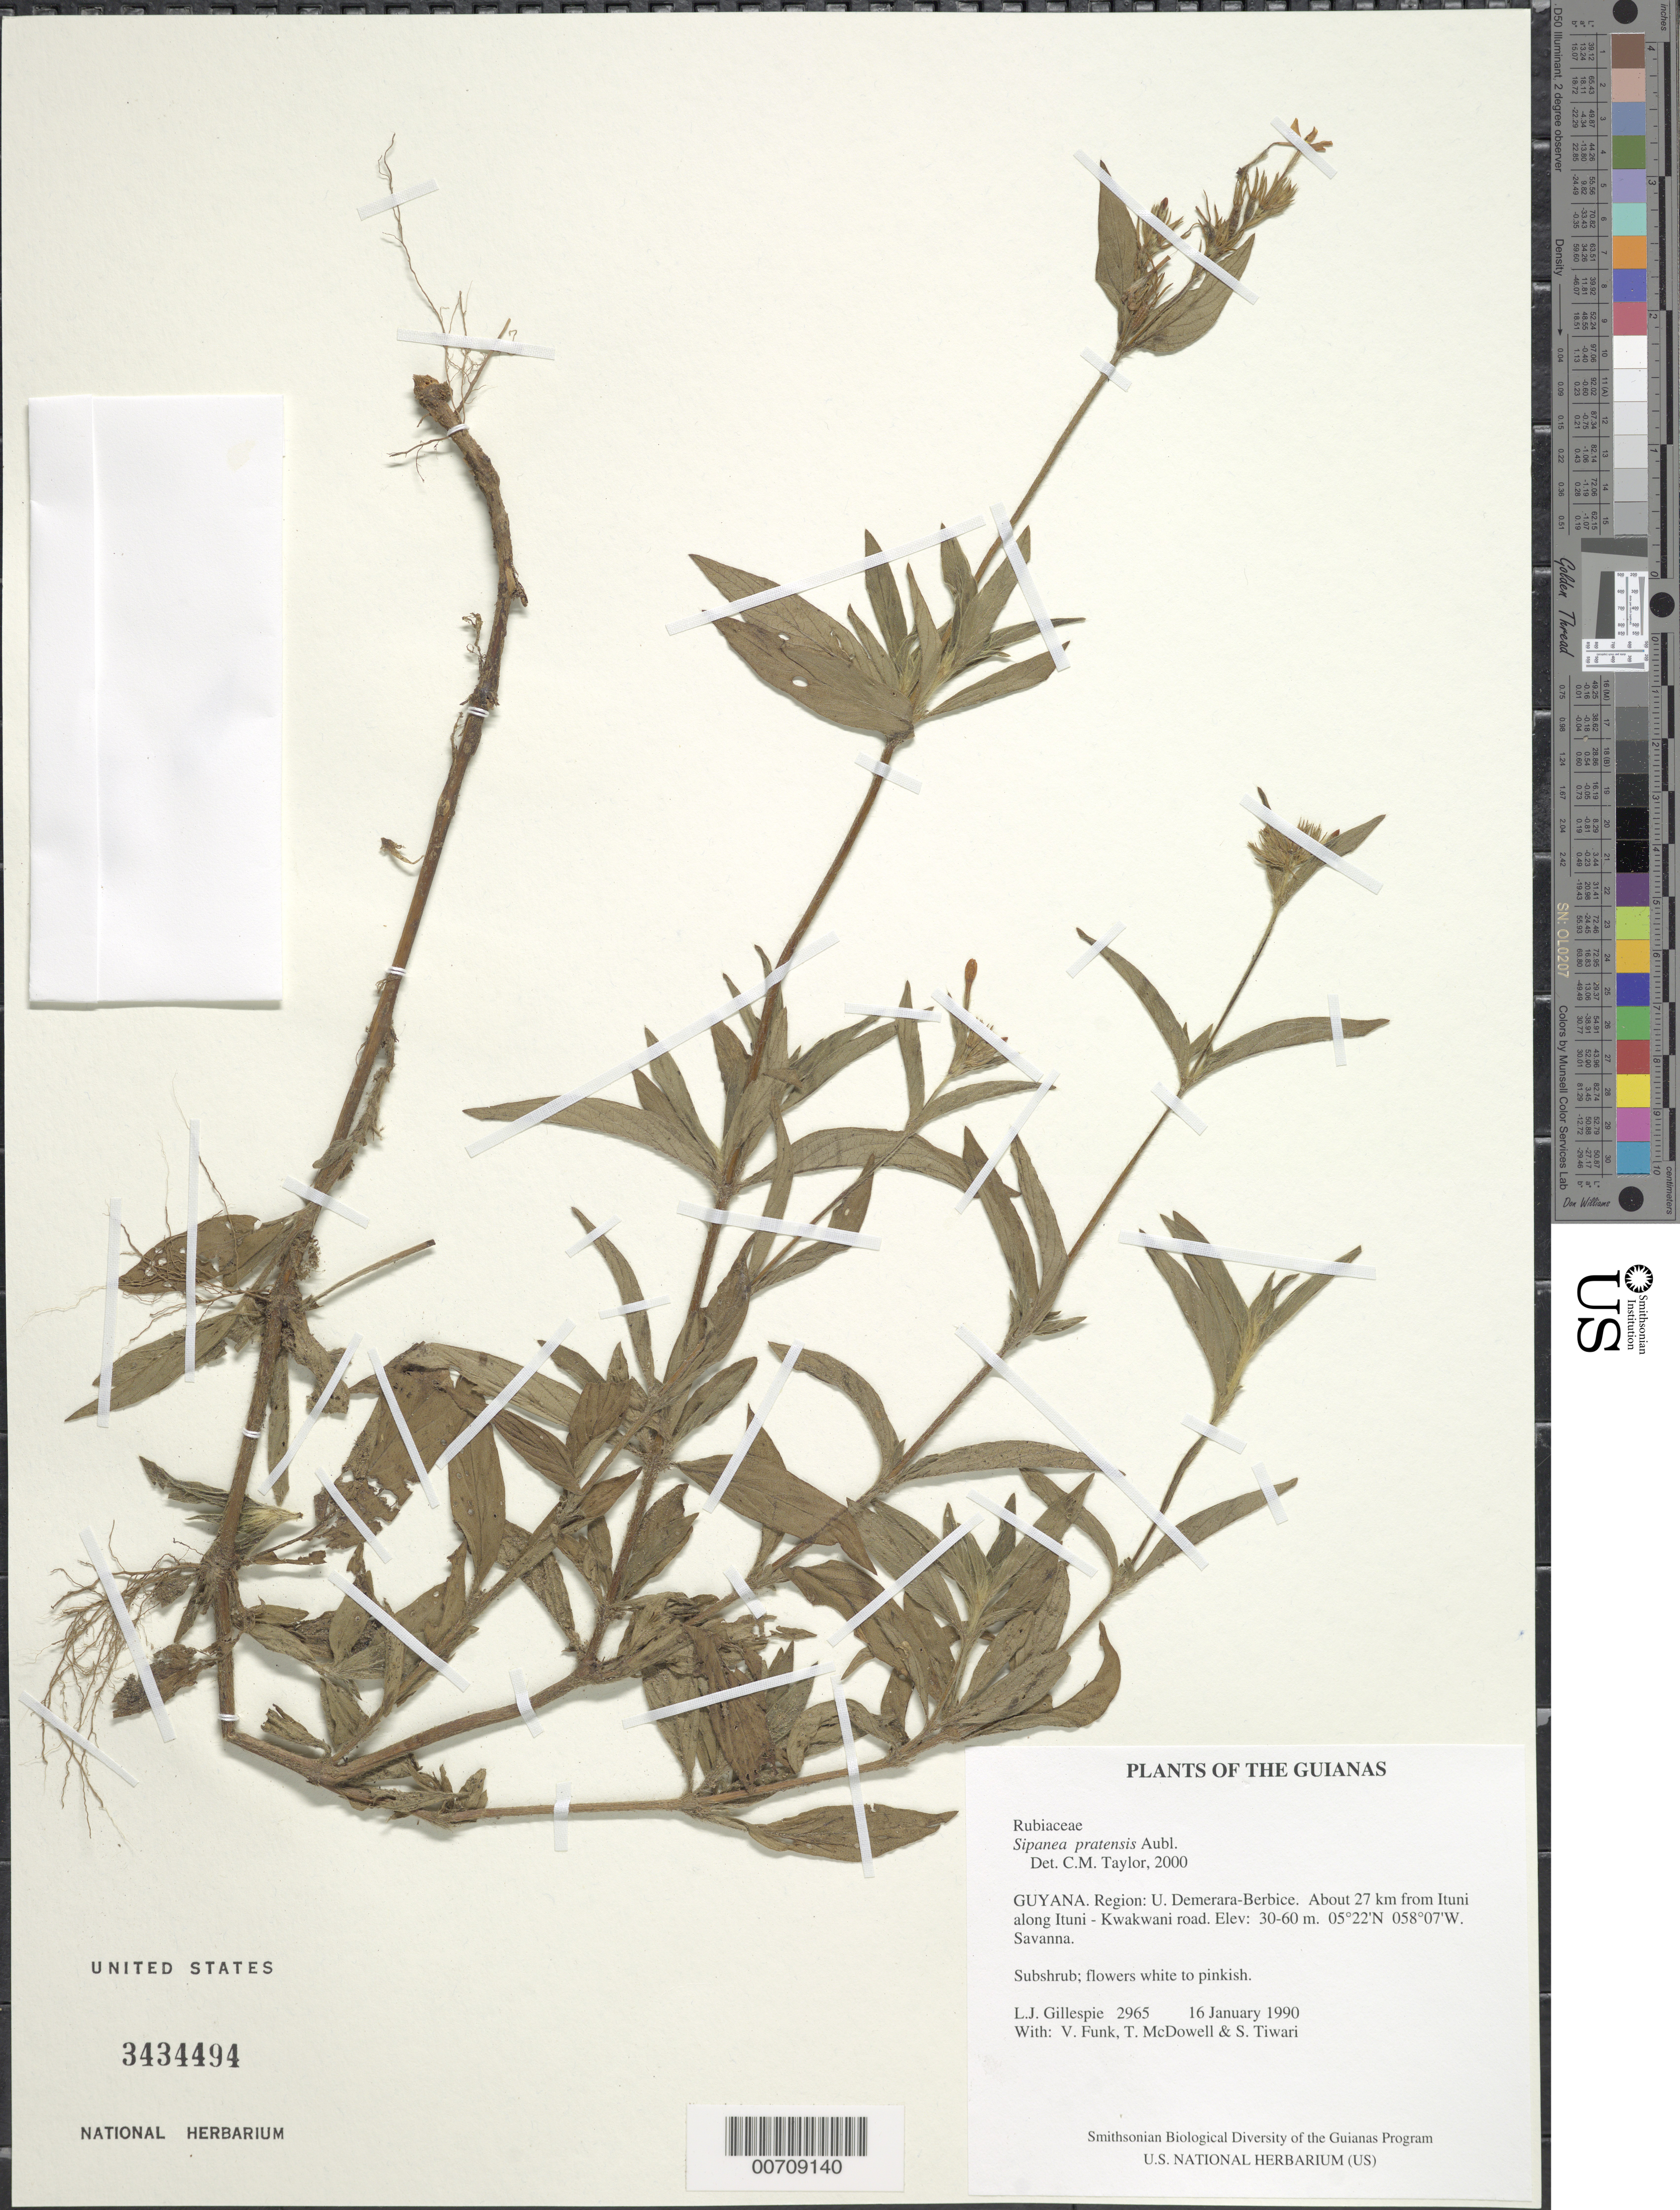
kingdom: Plantae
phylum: Tracheophyta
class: Magnoliopsida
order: Gentianales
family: Rubiaceae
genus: Sipanea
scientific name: Sipanea pratensis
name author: Aubl.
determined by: Taylor, Charlotte M.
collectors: L. J. Gillespie, V. Funk, T. McDowell & S. Tiwari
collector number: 2965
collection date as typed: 16 January 1990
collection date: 1990-01-16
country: Guyana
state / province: U. Demerara-Berbice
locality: About 27 km from Ituni along Ituni - Kwakwani road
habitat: Savanna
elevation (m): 30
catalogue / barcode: US 3434494